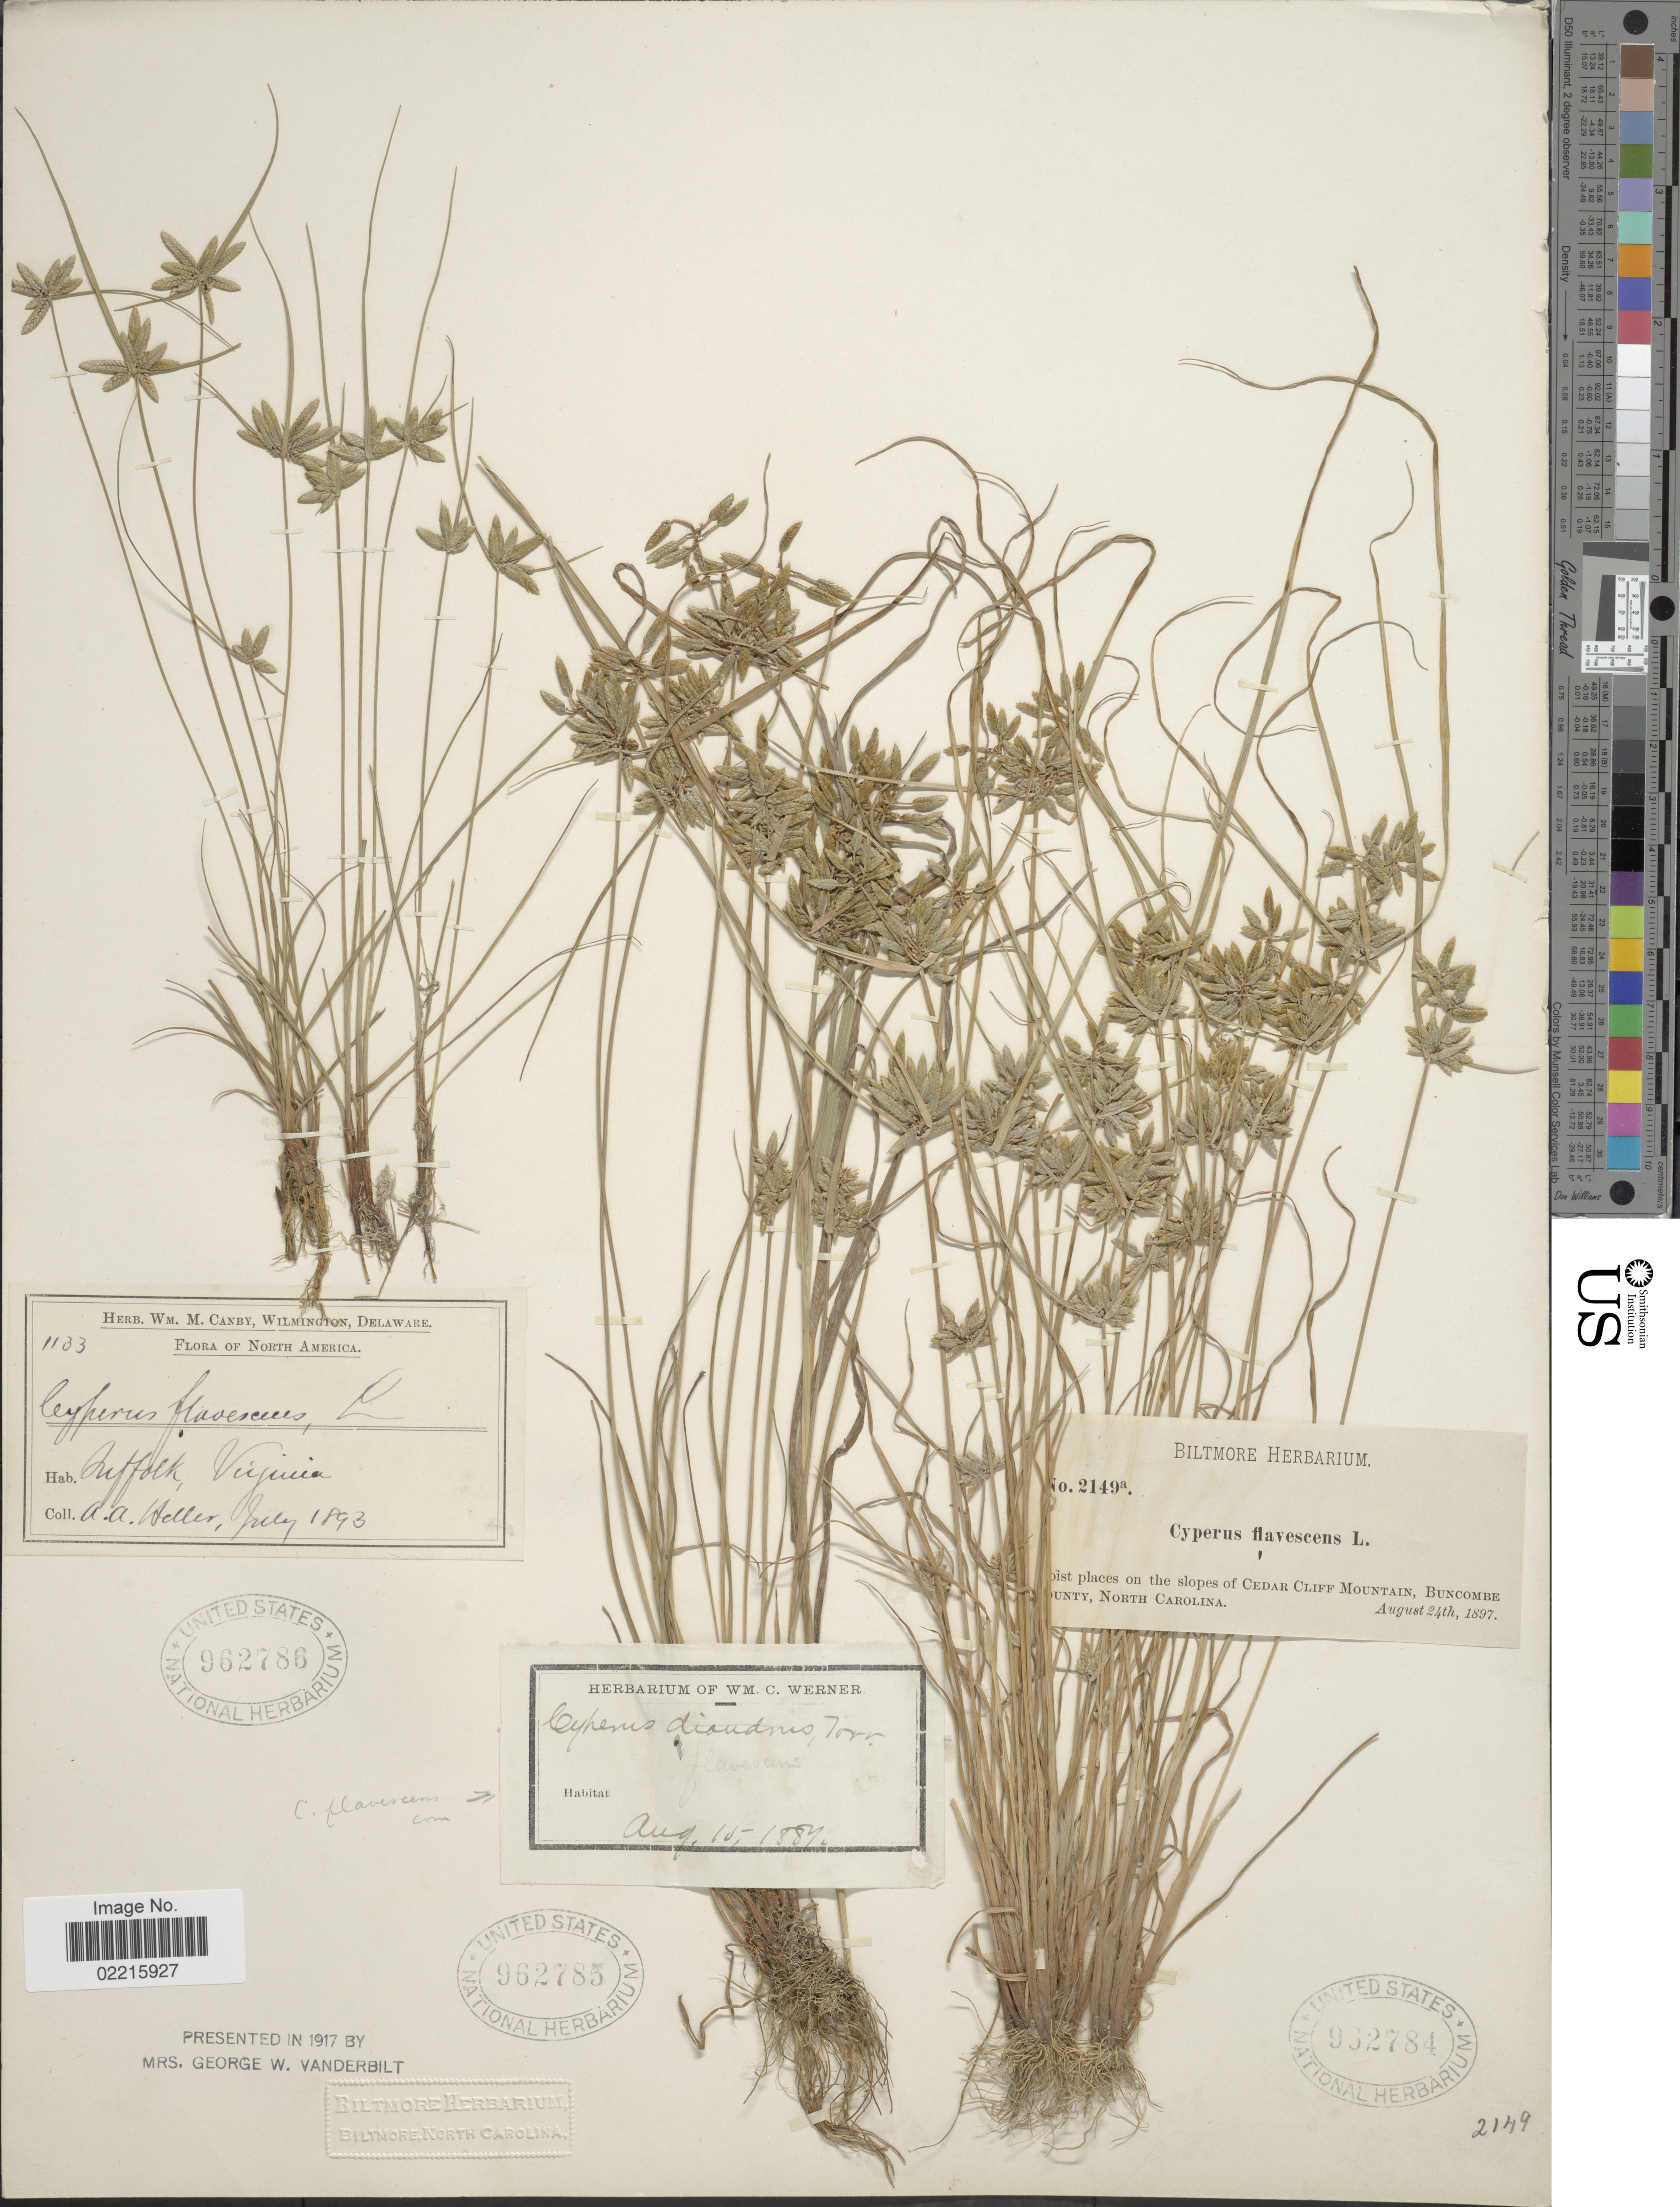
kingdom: Plantae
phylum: Tracheophyta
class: Liliopsida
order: Poales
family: Cyperaceae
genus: Cyperus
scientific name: Cyperus flavescens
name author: L.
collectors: ex herb. Wm. C. Werner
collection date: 1884-08-15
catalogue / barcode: US 962785-2